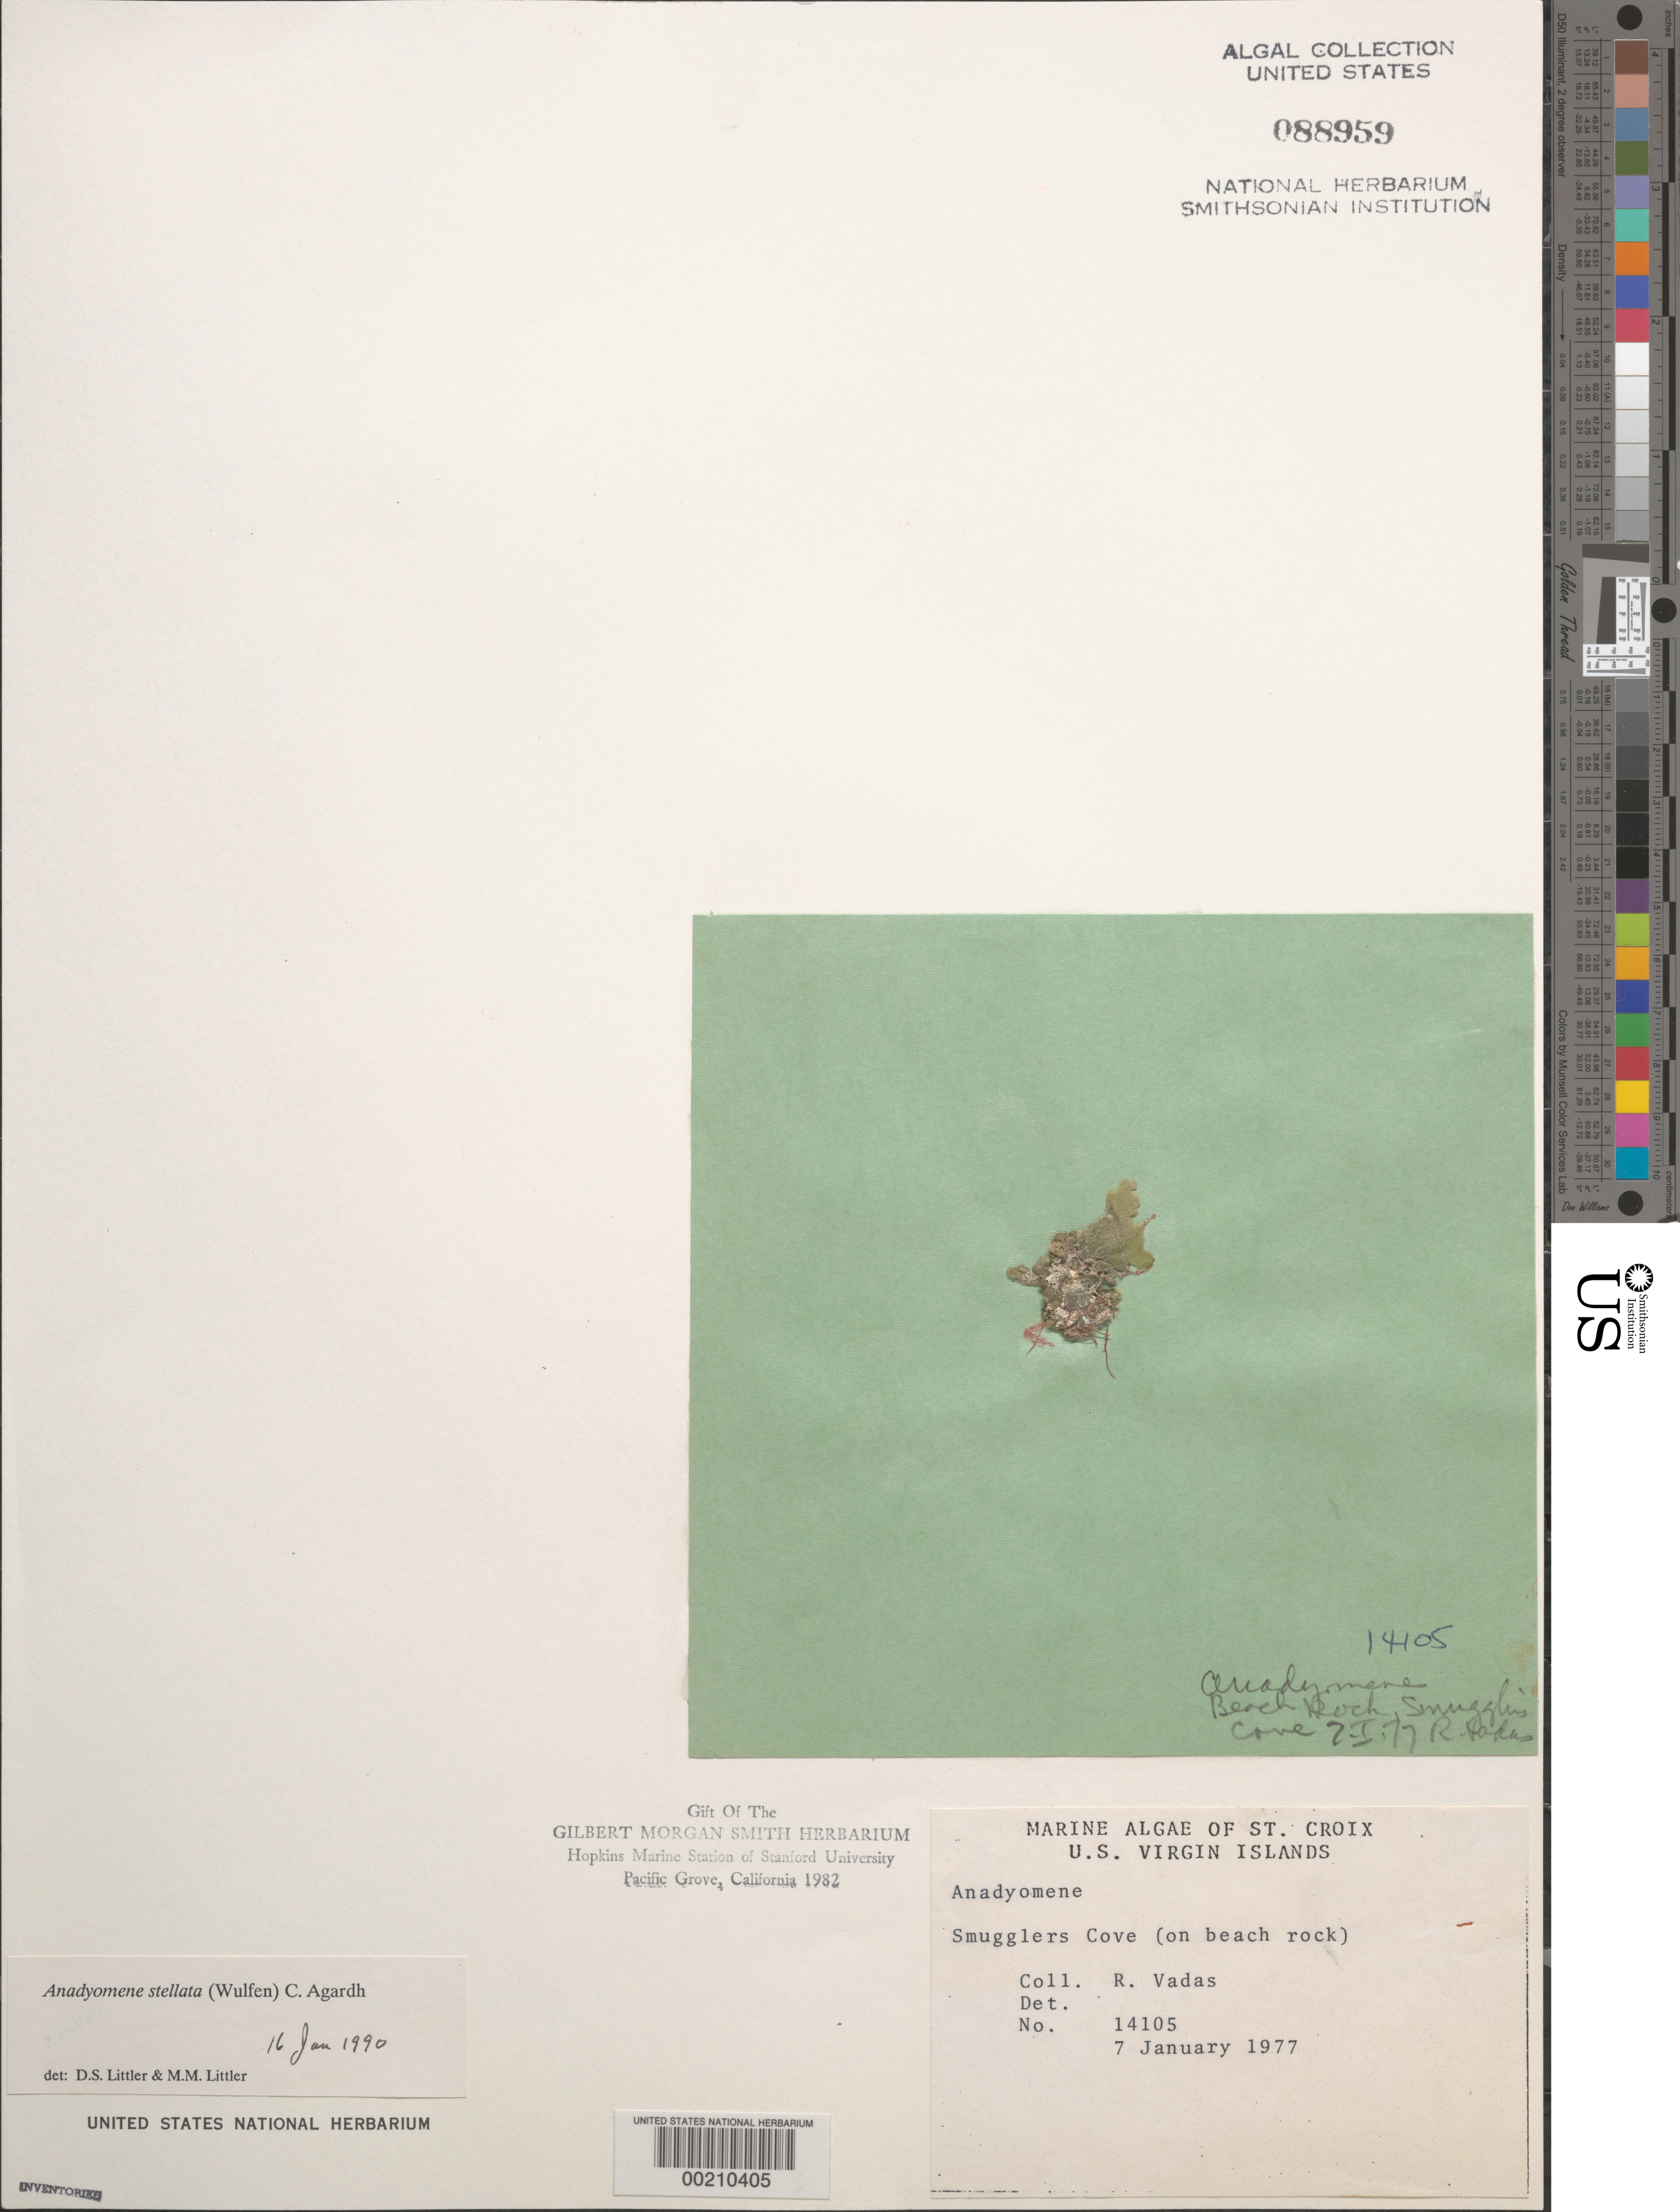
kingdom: Plantae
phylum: Chlorophyta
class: Ulvophyceae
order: Cladophorales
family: Anadyomenaceae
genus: Anadyomene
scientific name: Anadyomene stellata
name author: (Wulfen) C. Agardh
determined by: Littler, D. S.; Littler, M. M.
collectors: R. Vadas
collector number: IAA 14105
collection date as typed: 07 Jan 1977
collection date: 1977-01-07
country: U.S. Virgin Islands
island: St. Croix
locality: Smuggler's Cove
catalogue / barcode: US 88959